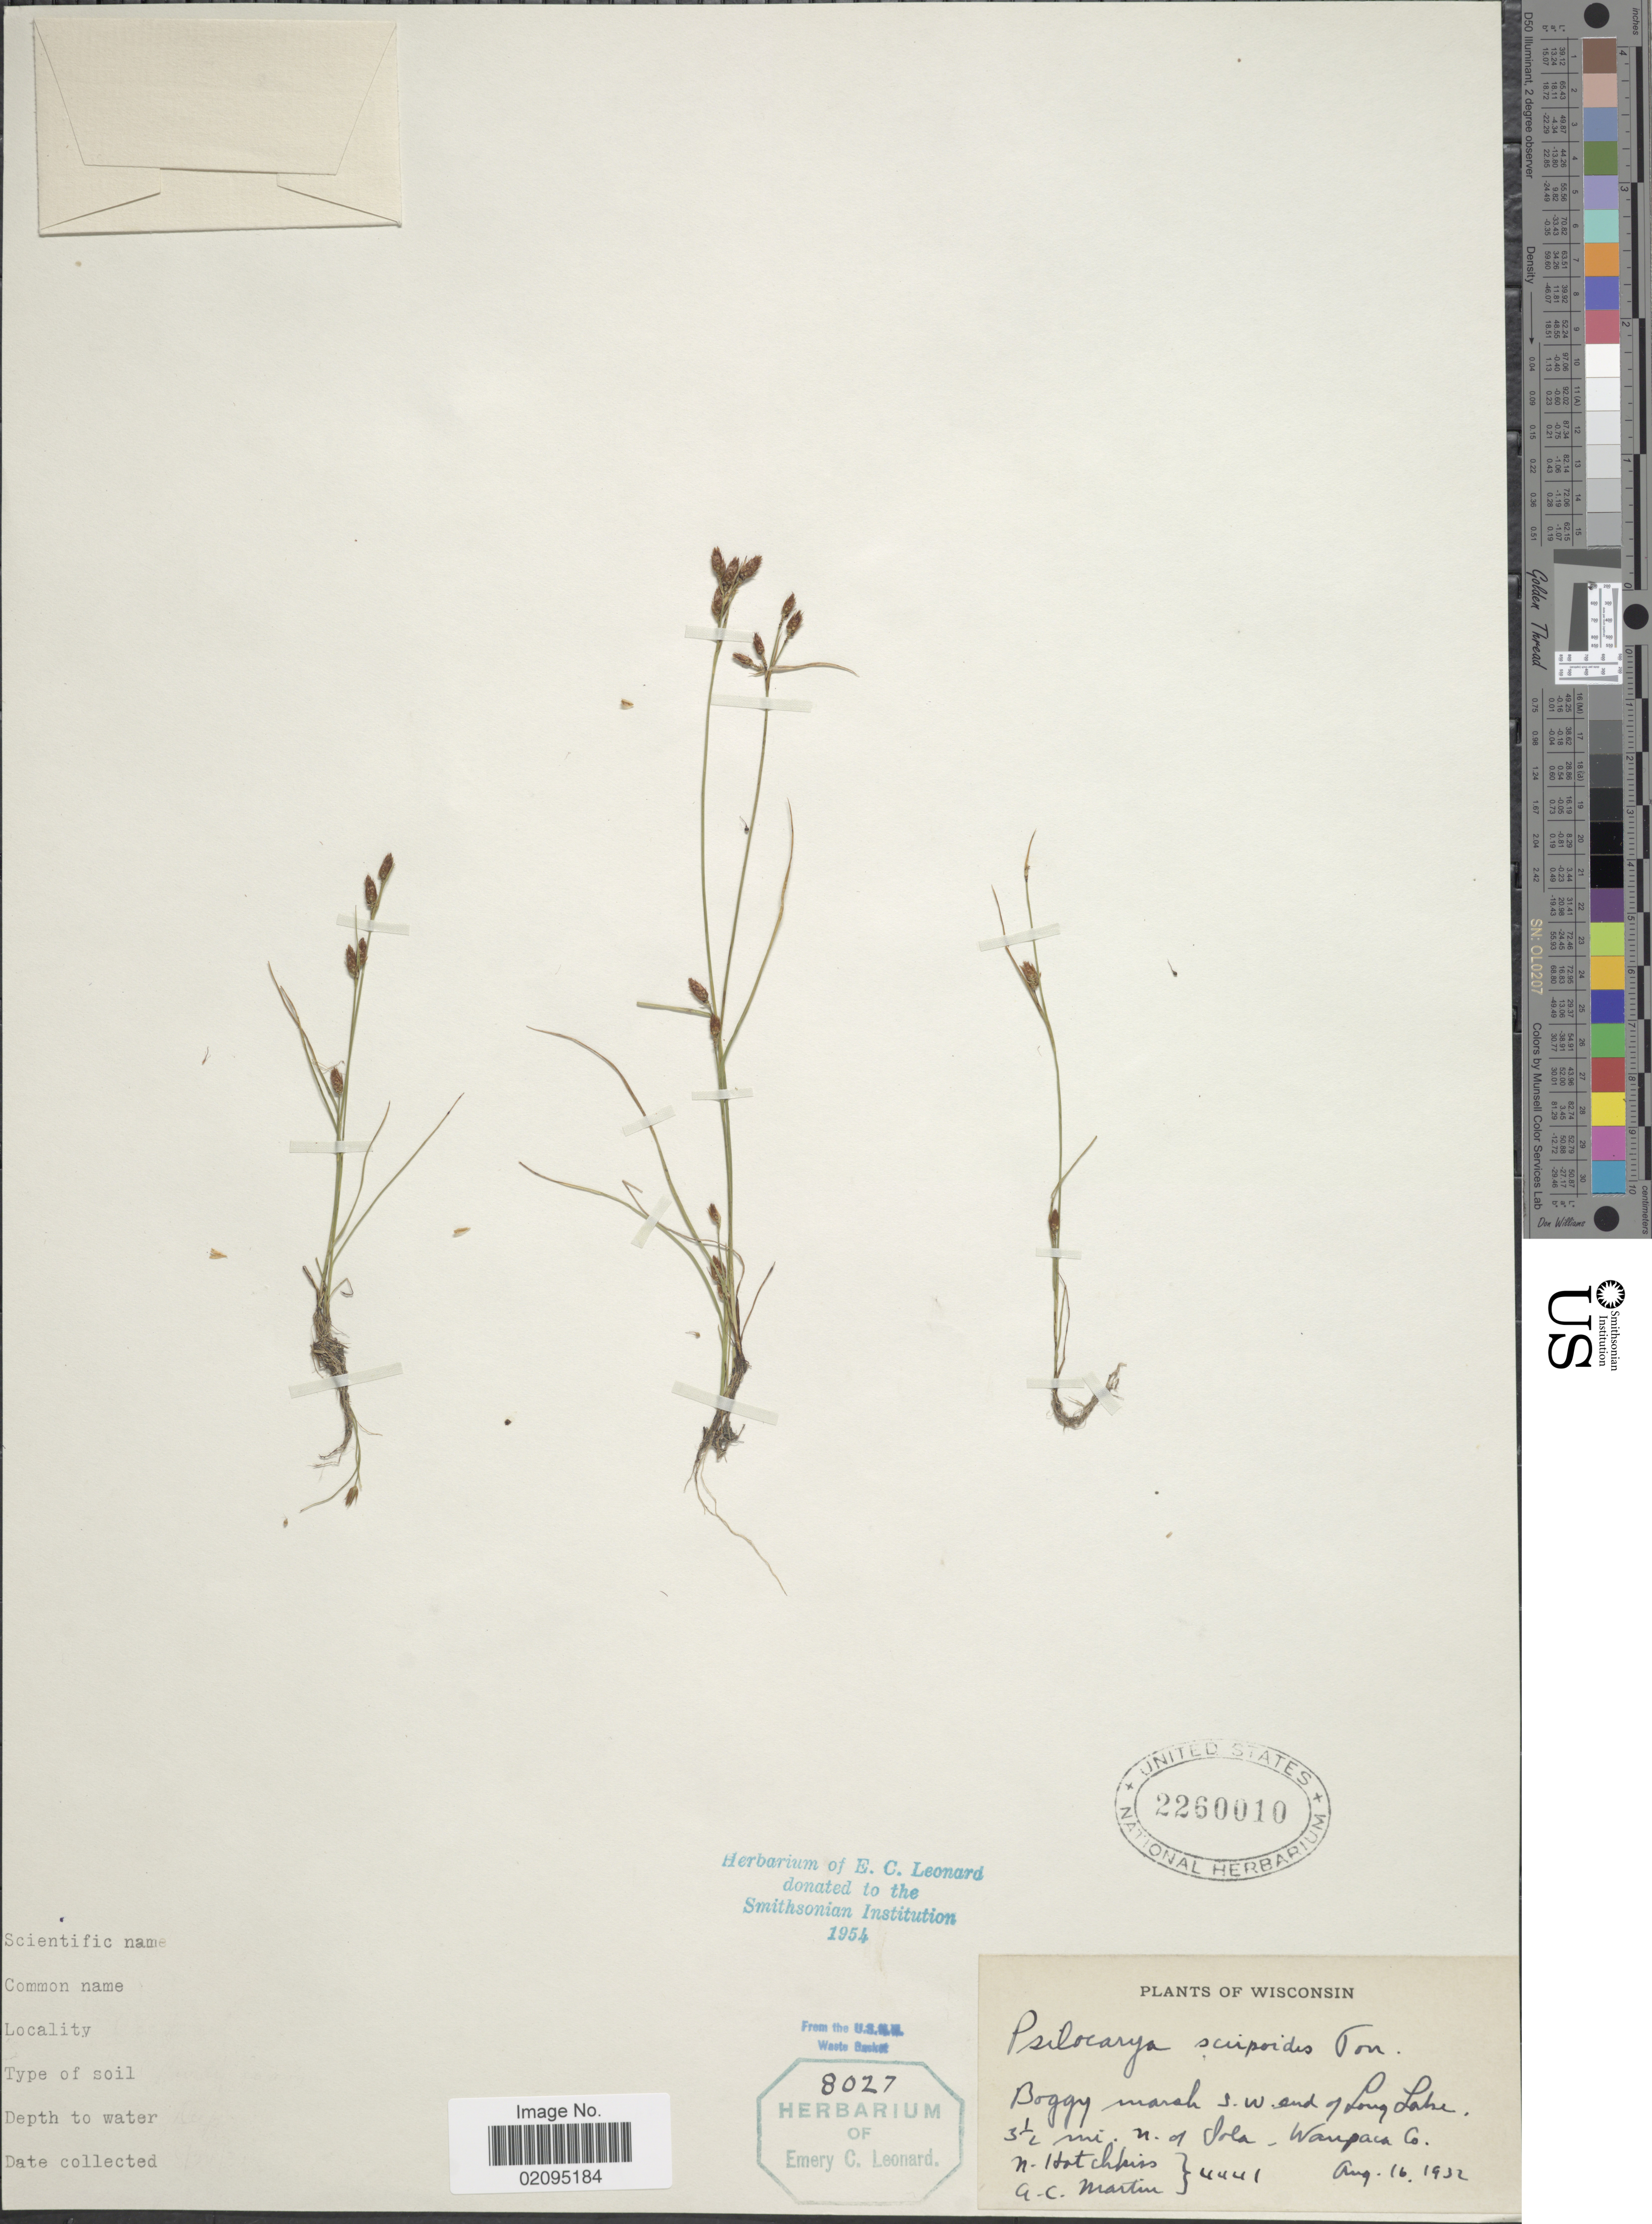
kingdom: Plantae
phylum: Tracheophyta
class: Liliopsida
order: Poales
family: Cyperaceae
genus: Rhynchospora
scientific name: Rhynchospora scirpoides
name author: (Torr.) Griseb.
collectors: N. Hotchkiss & A. C. Martin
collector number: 4441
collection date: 1932-08-16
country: United States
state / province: Wisconsin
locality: S.w. end of Long Lake. 3 1/2 mi N. of Iola - Waupau Co.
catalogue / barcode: US 2260010